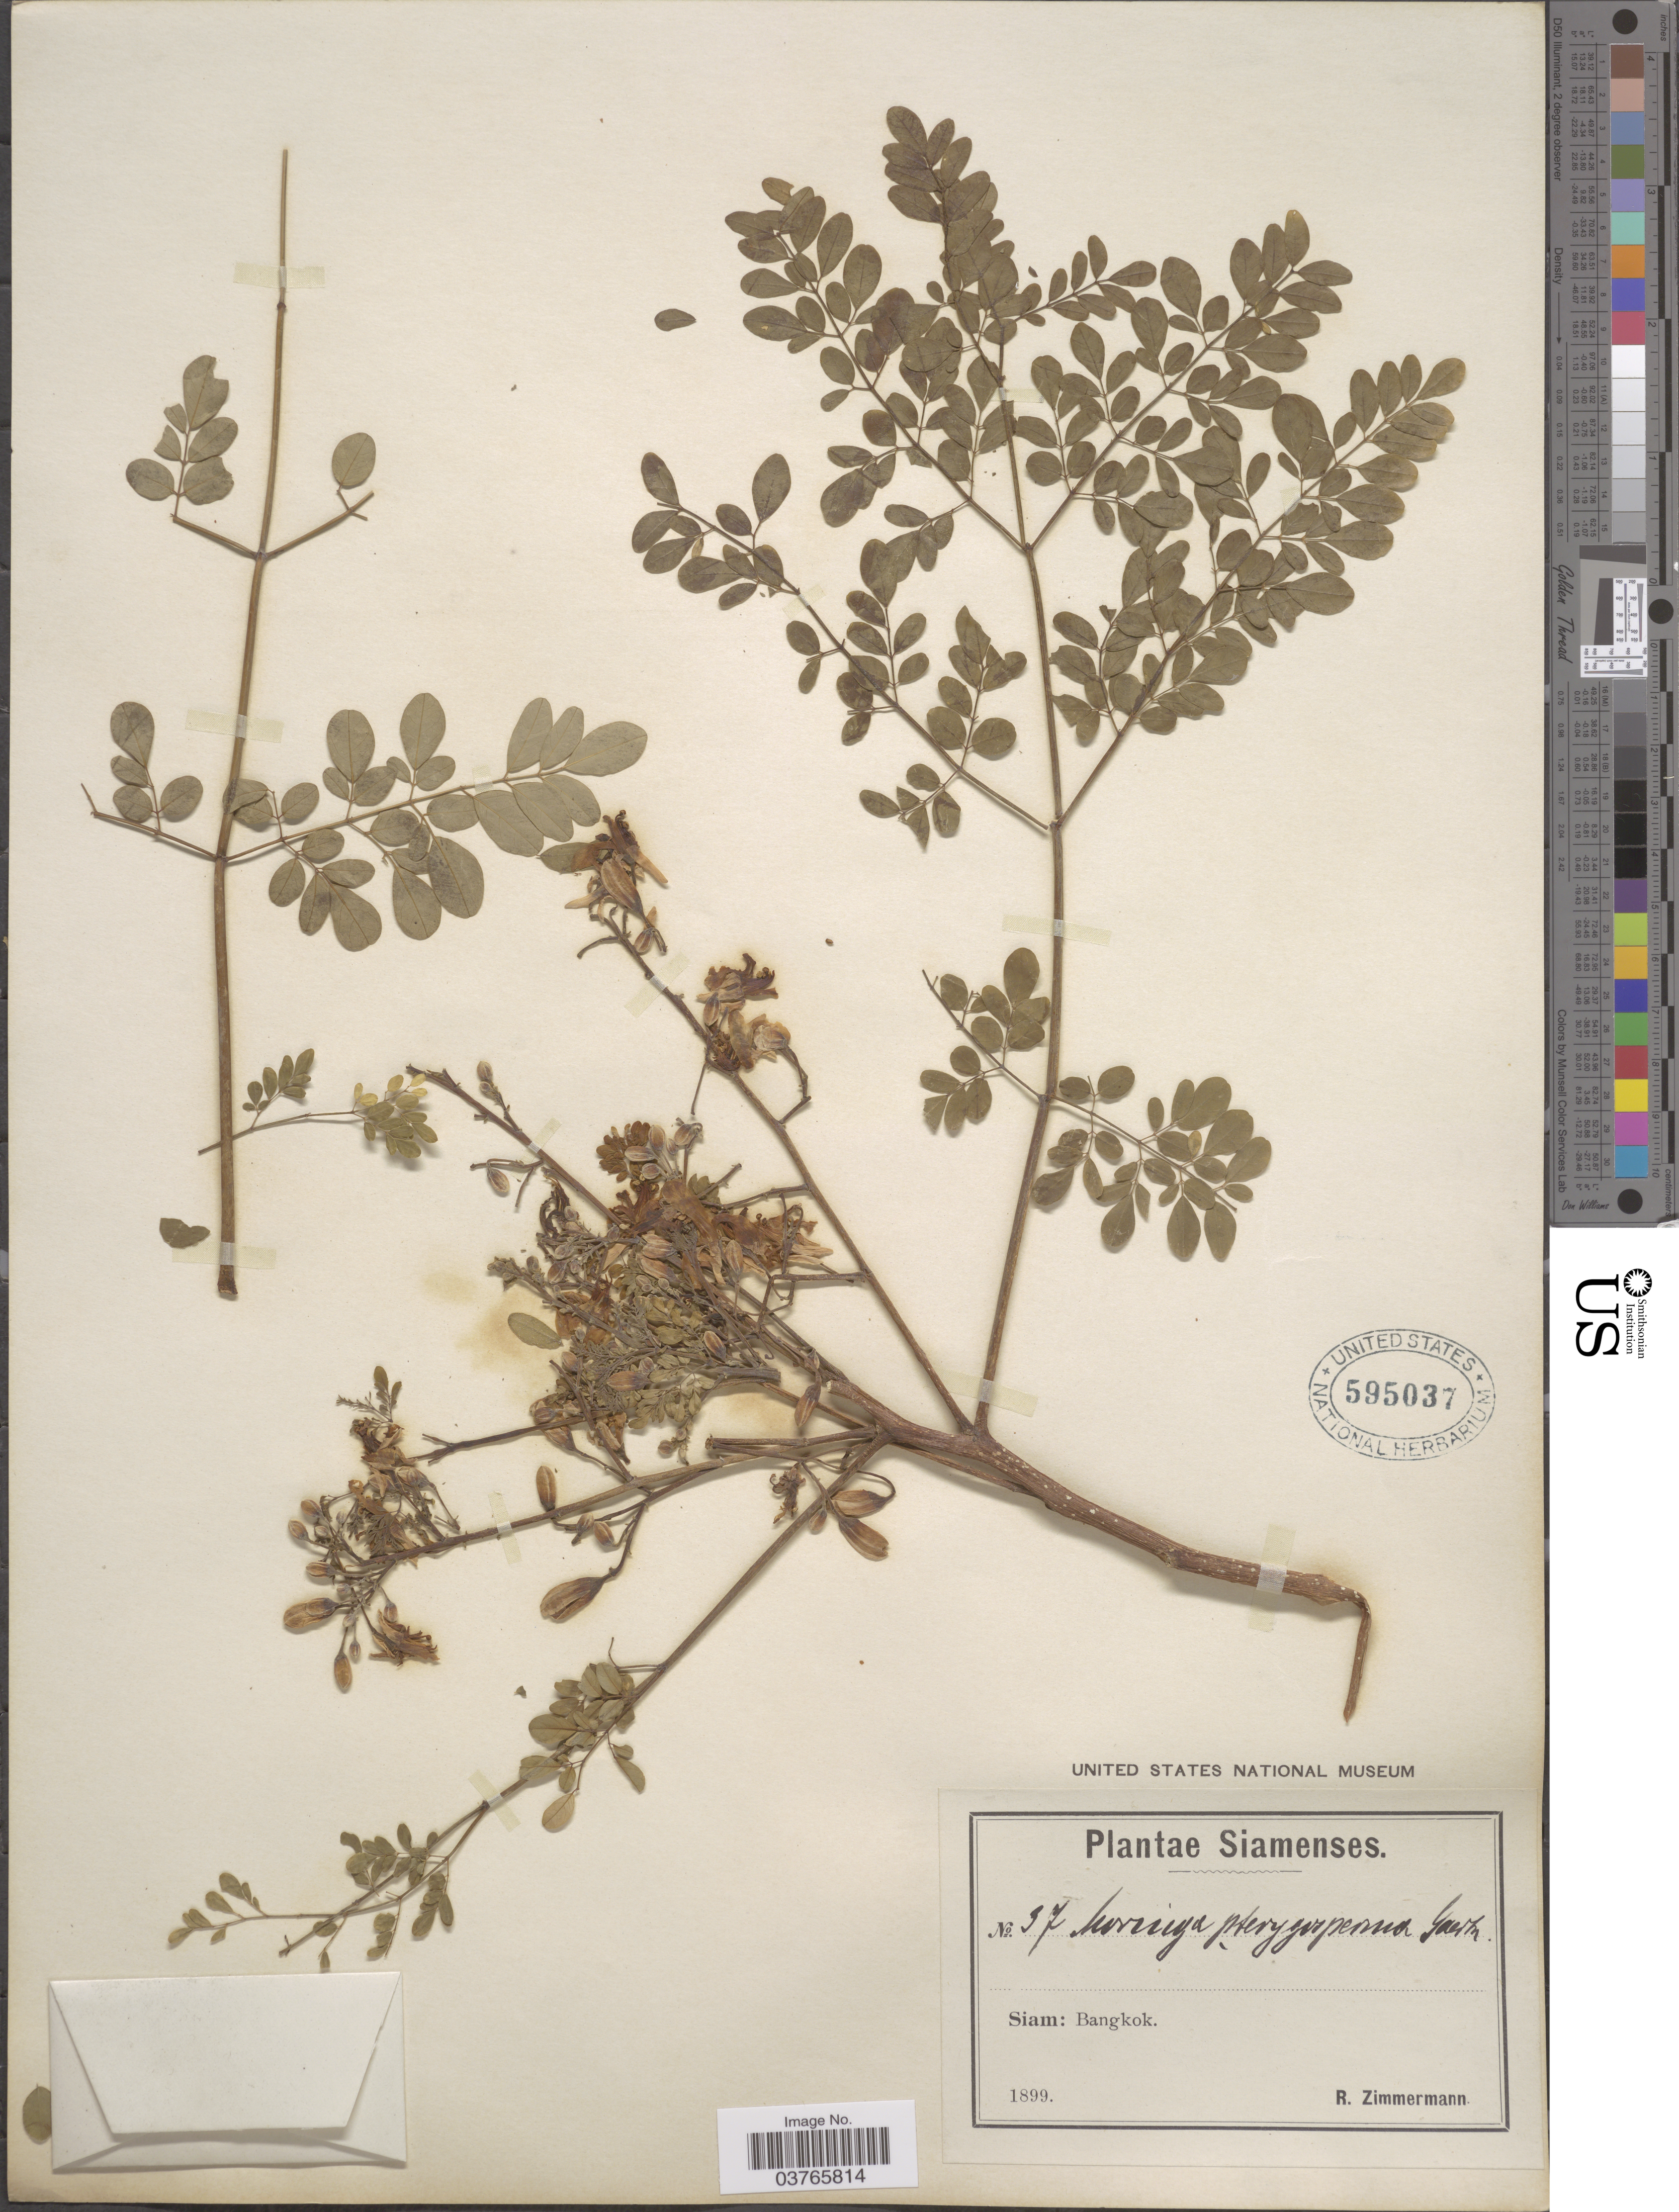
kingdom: Plantae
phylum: Tracheophyta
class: Magnoliopsida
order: Brassicales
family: Moringaceae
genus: Moringa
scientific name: Moringa oleifera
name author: Lam.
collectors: R. Zimmermann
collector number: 37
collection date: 1899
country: Thailand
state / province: Bangkok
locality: Siamenses. Siam.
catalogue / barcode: US 595037